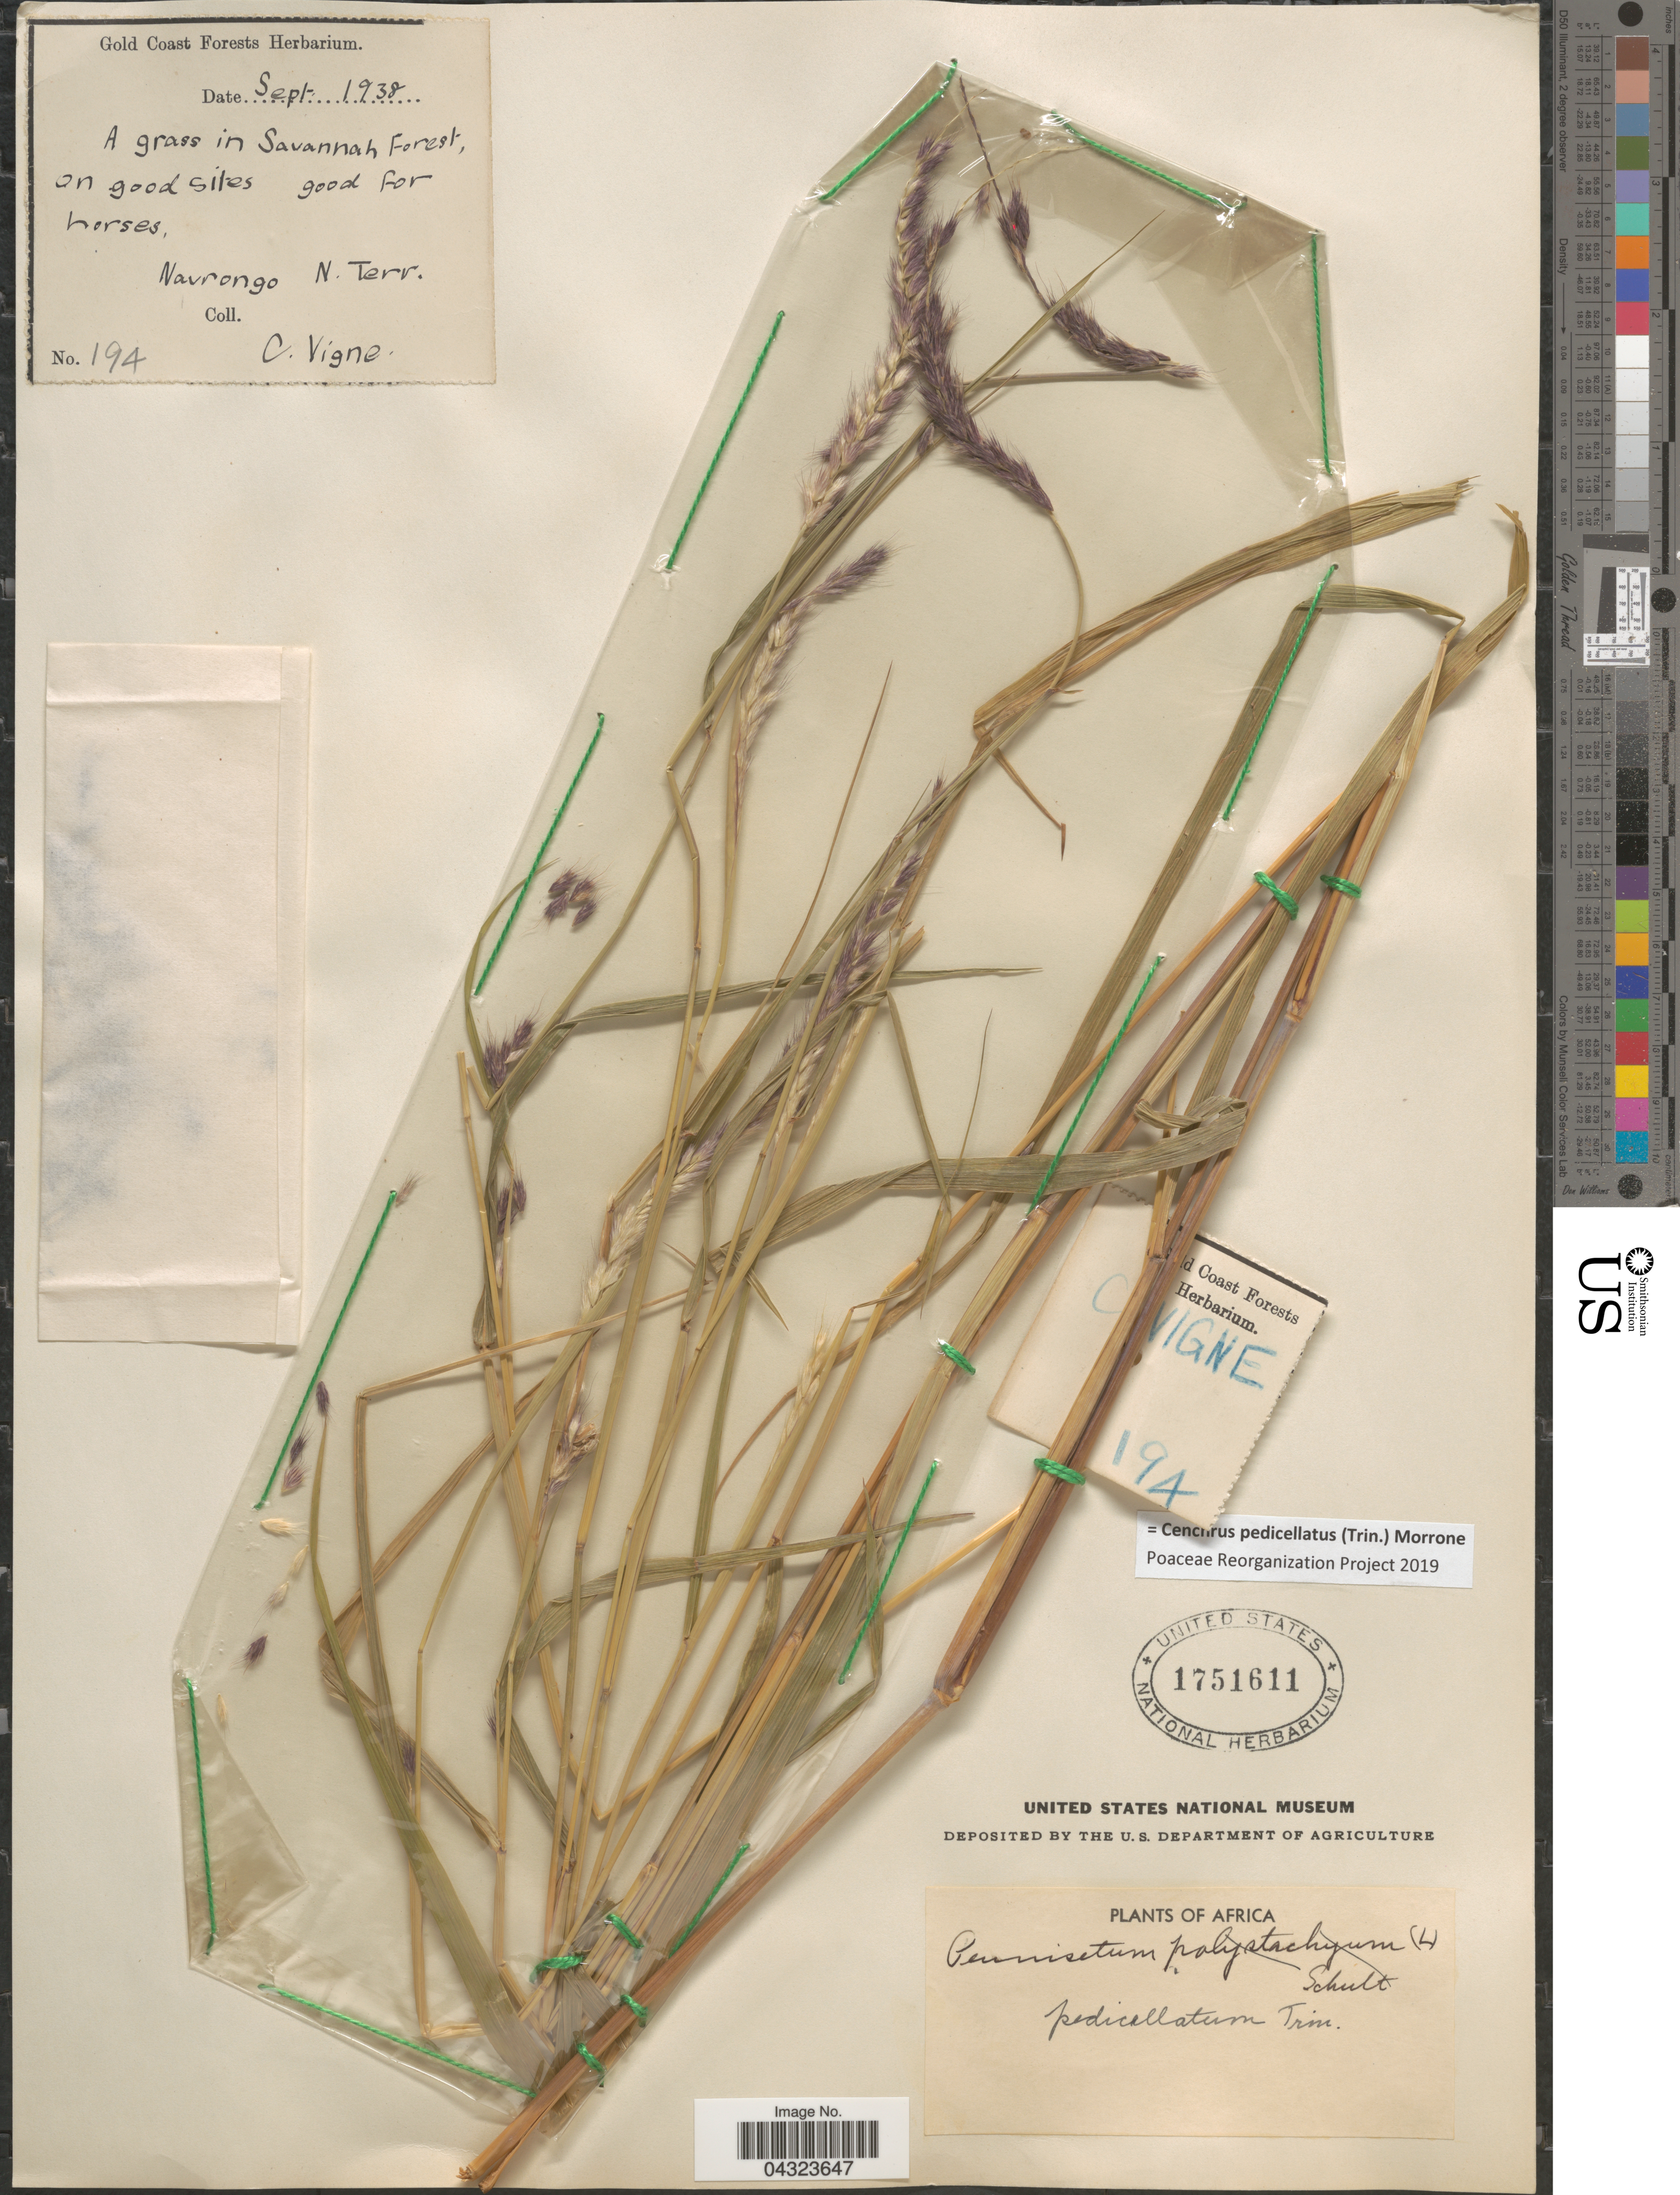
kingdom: Plantae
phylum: Tracheophyta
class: Liliopsida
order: Poales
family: Poaceae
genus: Cenchrus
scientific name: Cenchrus pedicellatus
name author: (Trin.) Morrone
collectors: C. Vigne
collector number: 194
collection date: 1938-09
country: Ghana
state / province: Northern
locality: Navrongo N. Terr.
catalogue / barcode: US 1751611